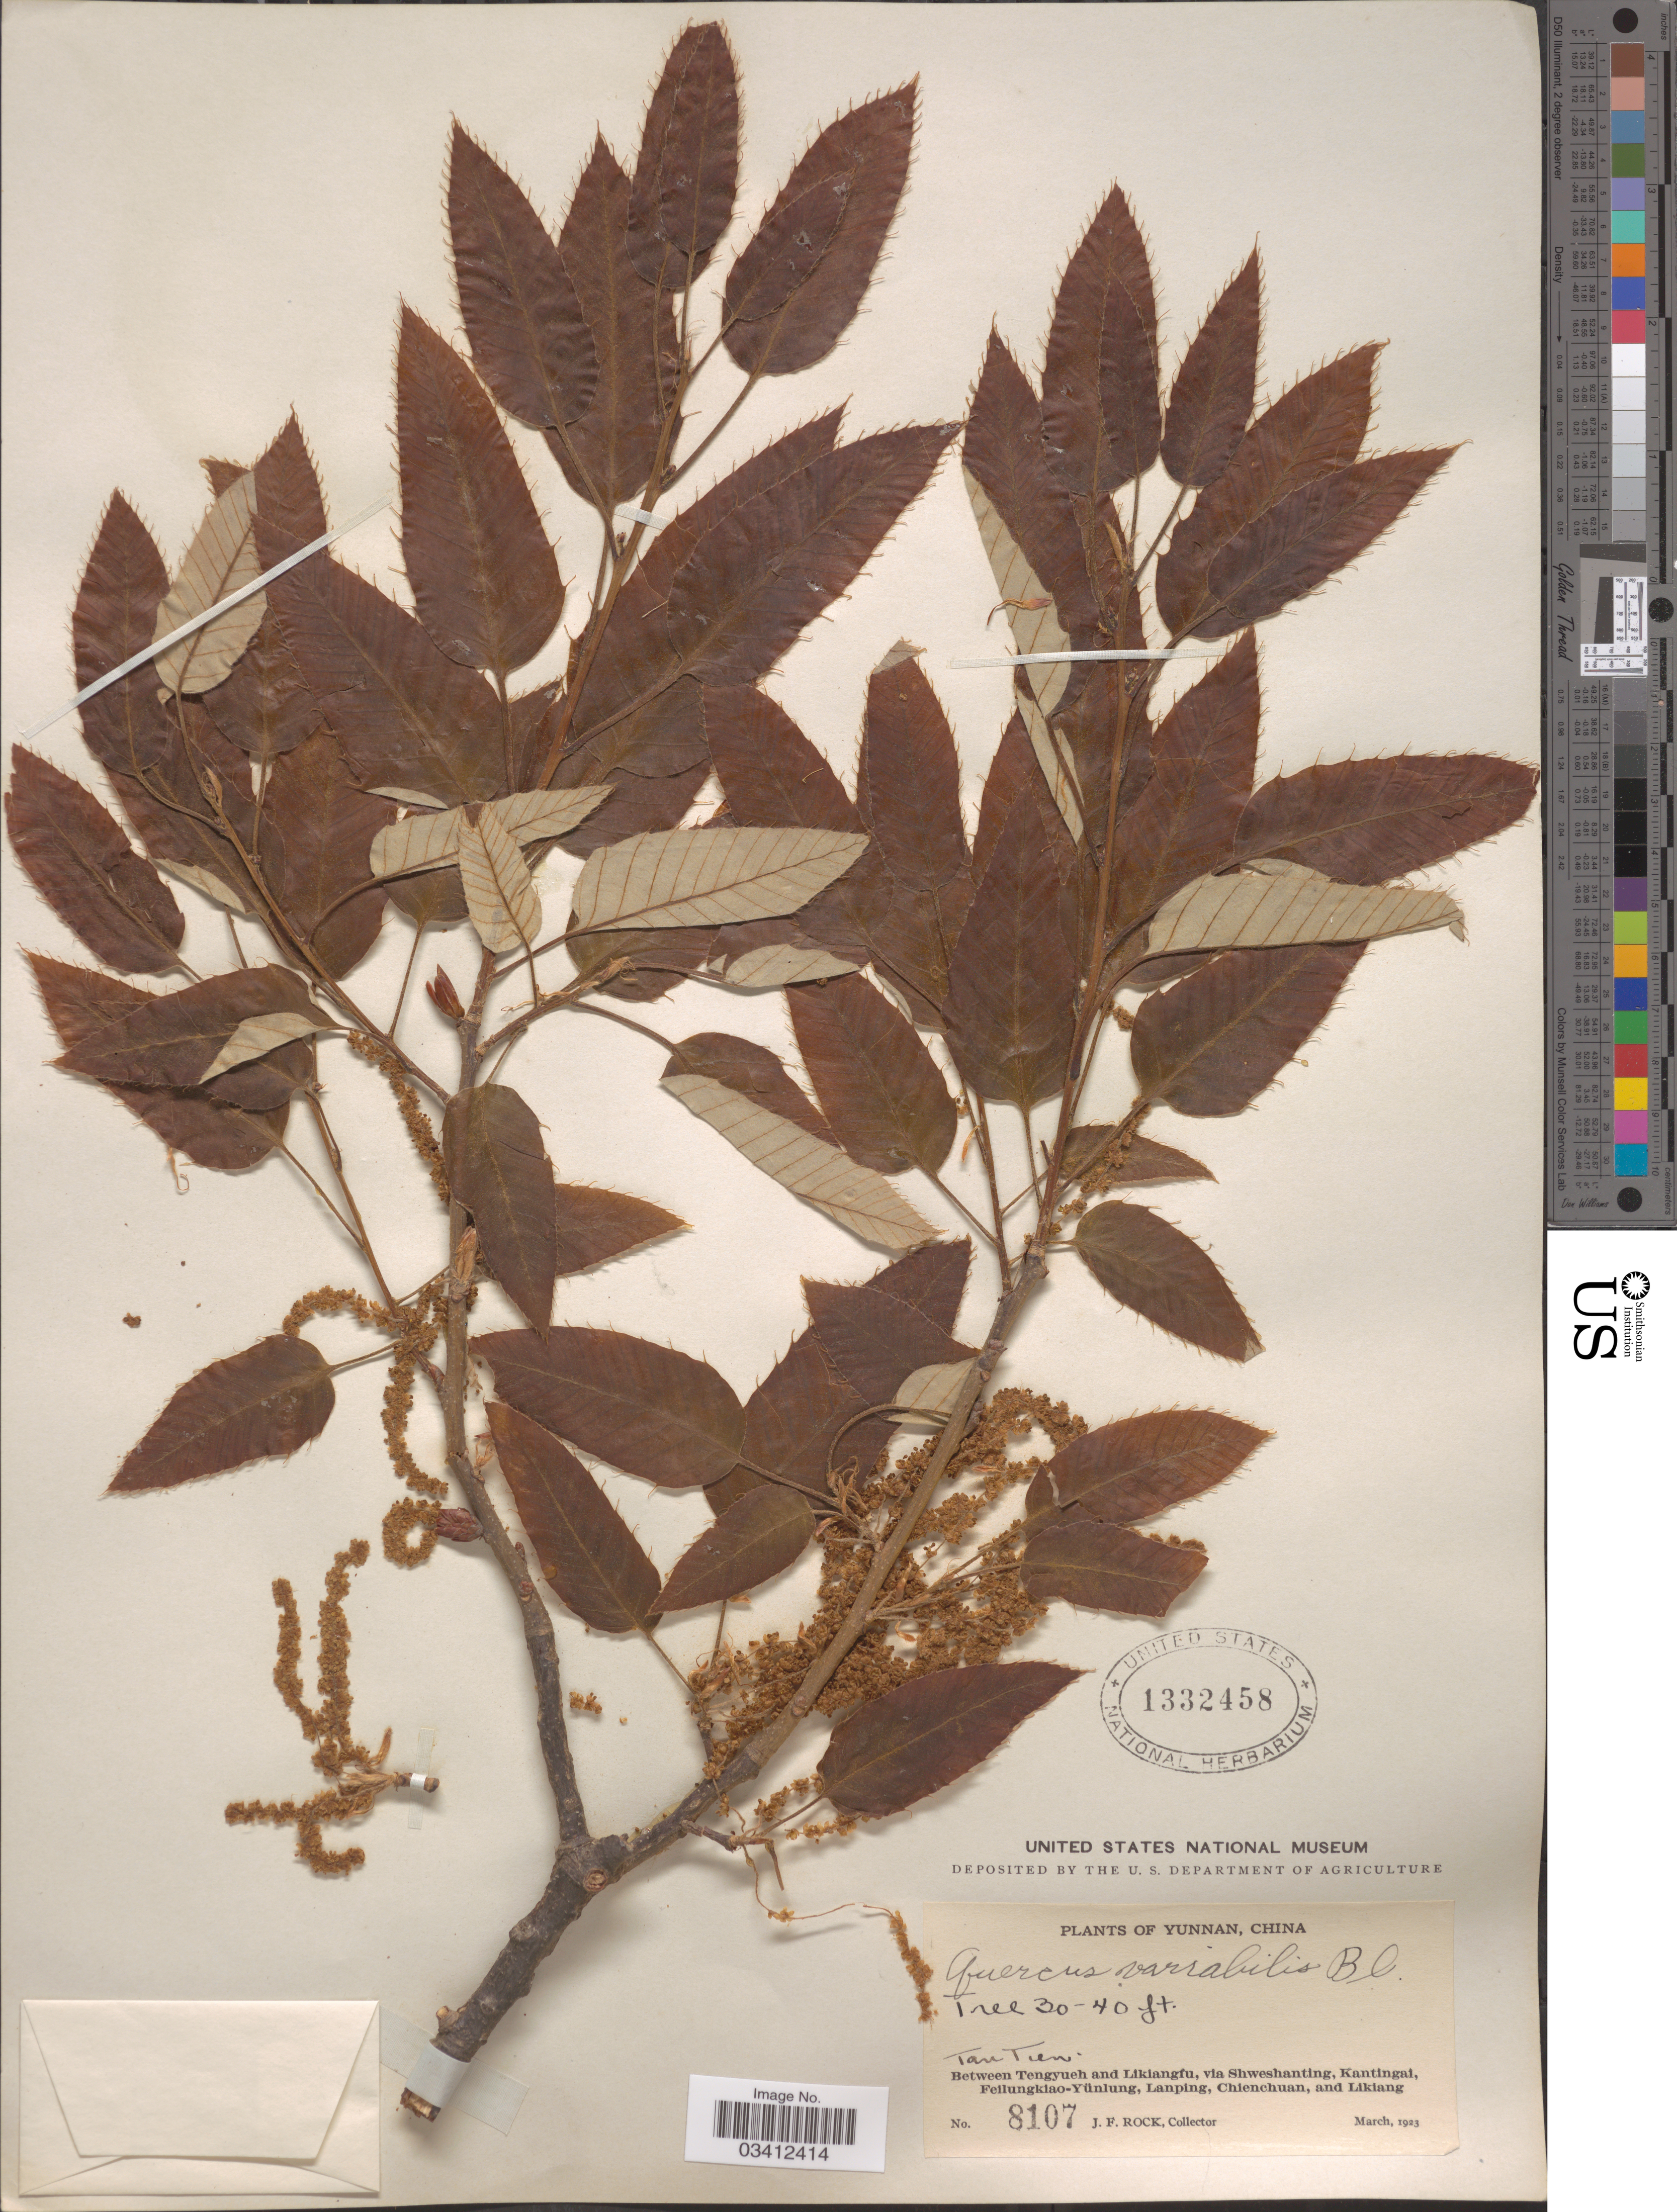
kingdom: Plantae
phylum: Tracheophyta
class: Magnoliopsida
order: Fagales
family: Fagaceae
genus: Quercus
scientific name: Quercus variabilis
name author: Blume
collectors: J. Rock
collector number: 8107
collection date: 1923-03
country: China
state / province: Yunnan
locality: Tan Tien. Between Tengyueh and Likiangfu, via Shweshanting, Kantingai, Feilungkiao-Yünlung, Lanping, Chienchuan, and Likiang.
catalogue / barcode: US 1332458